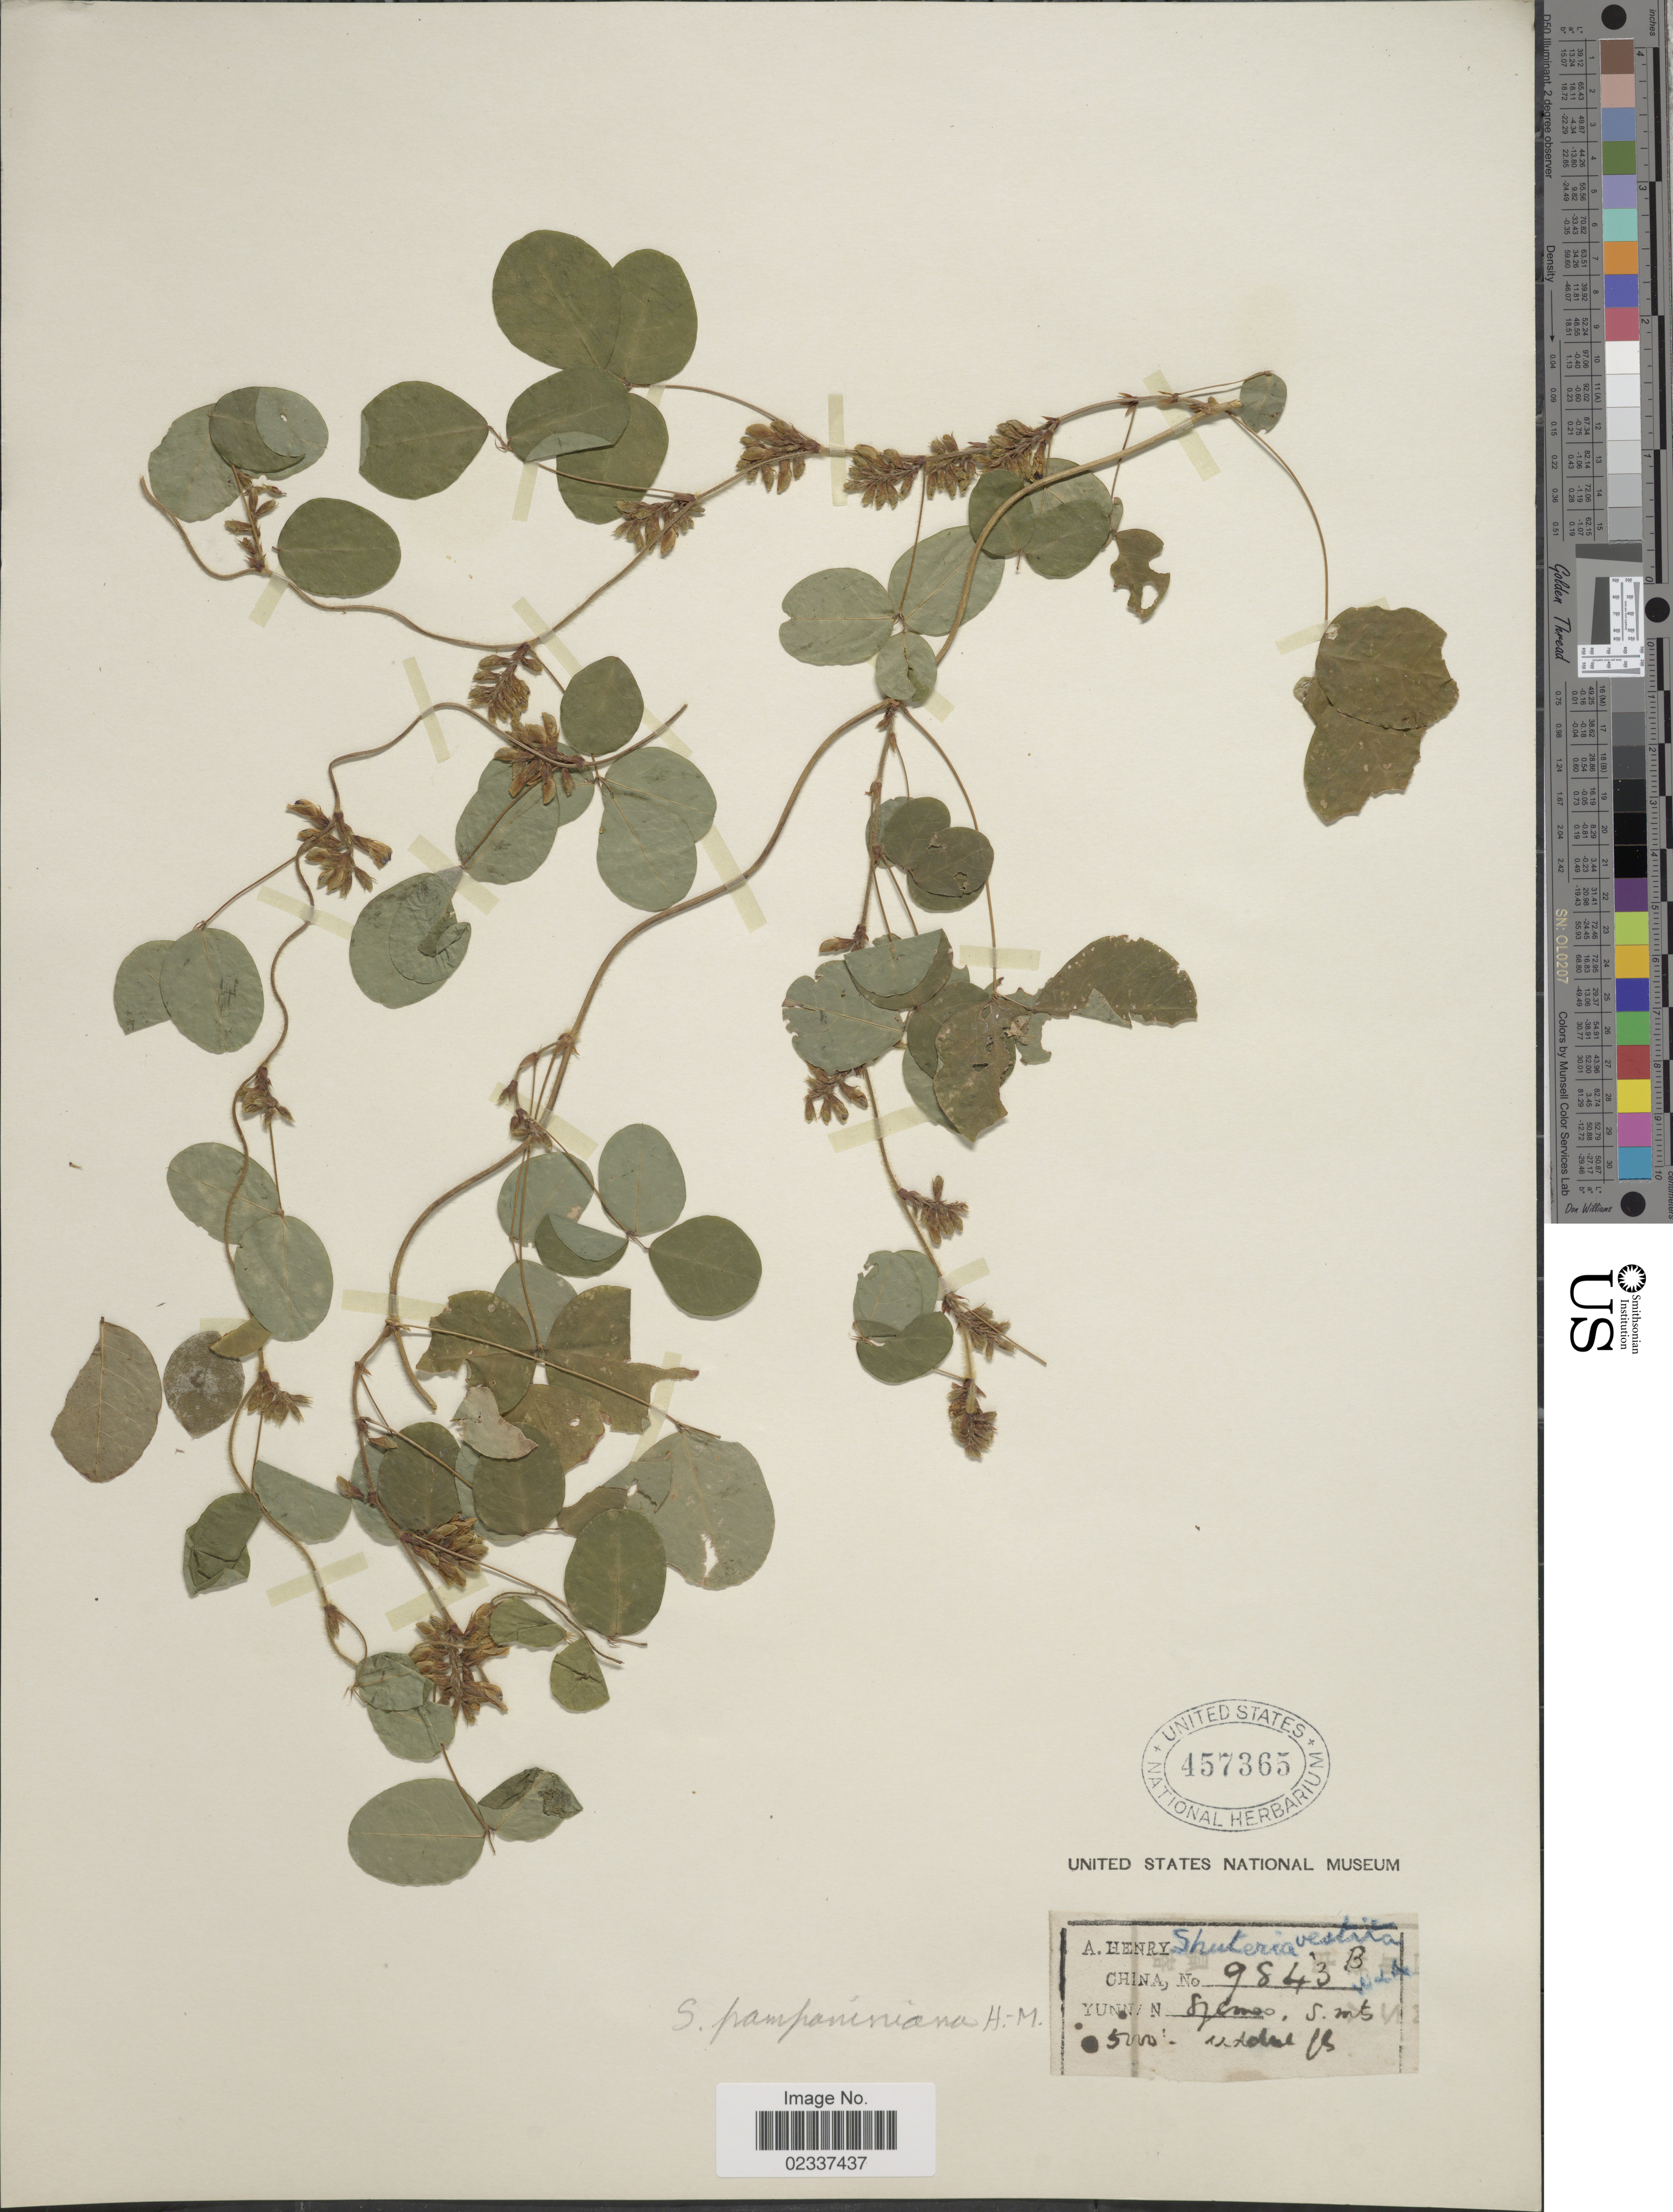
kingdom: Plantae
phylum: Tracheophyta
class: Magnoliopsida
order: Fabales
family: Fabaceae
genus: Shuteria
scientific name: Shuteria vestita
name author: Wight & Arn.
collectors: A. Henry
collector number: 9843 B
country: China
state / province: Yunnan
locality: Yunnan, Sjemao, S. Mts.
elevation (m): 1524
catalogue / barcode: US 457365